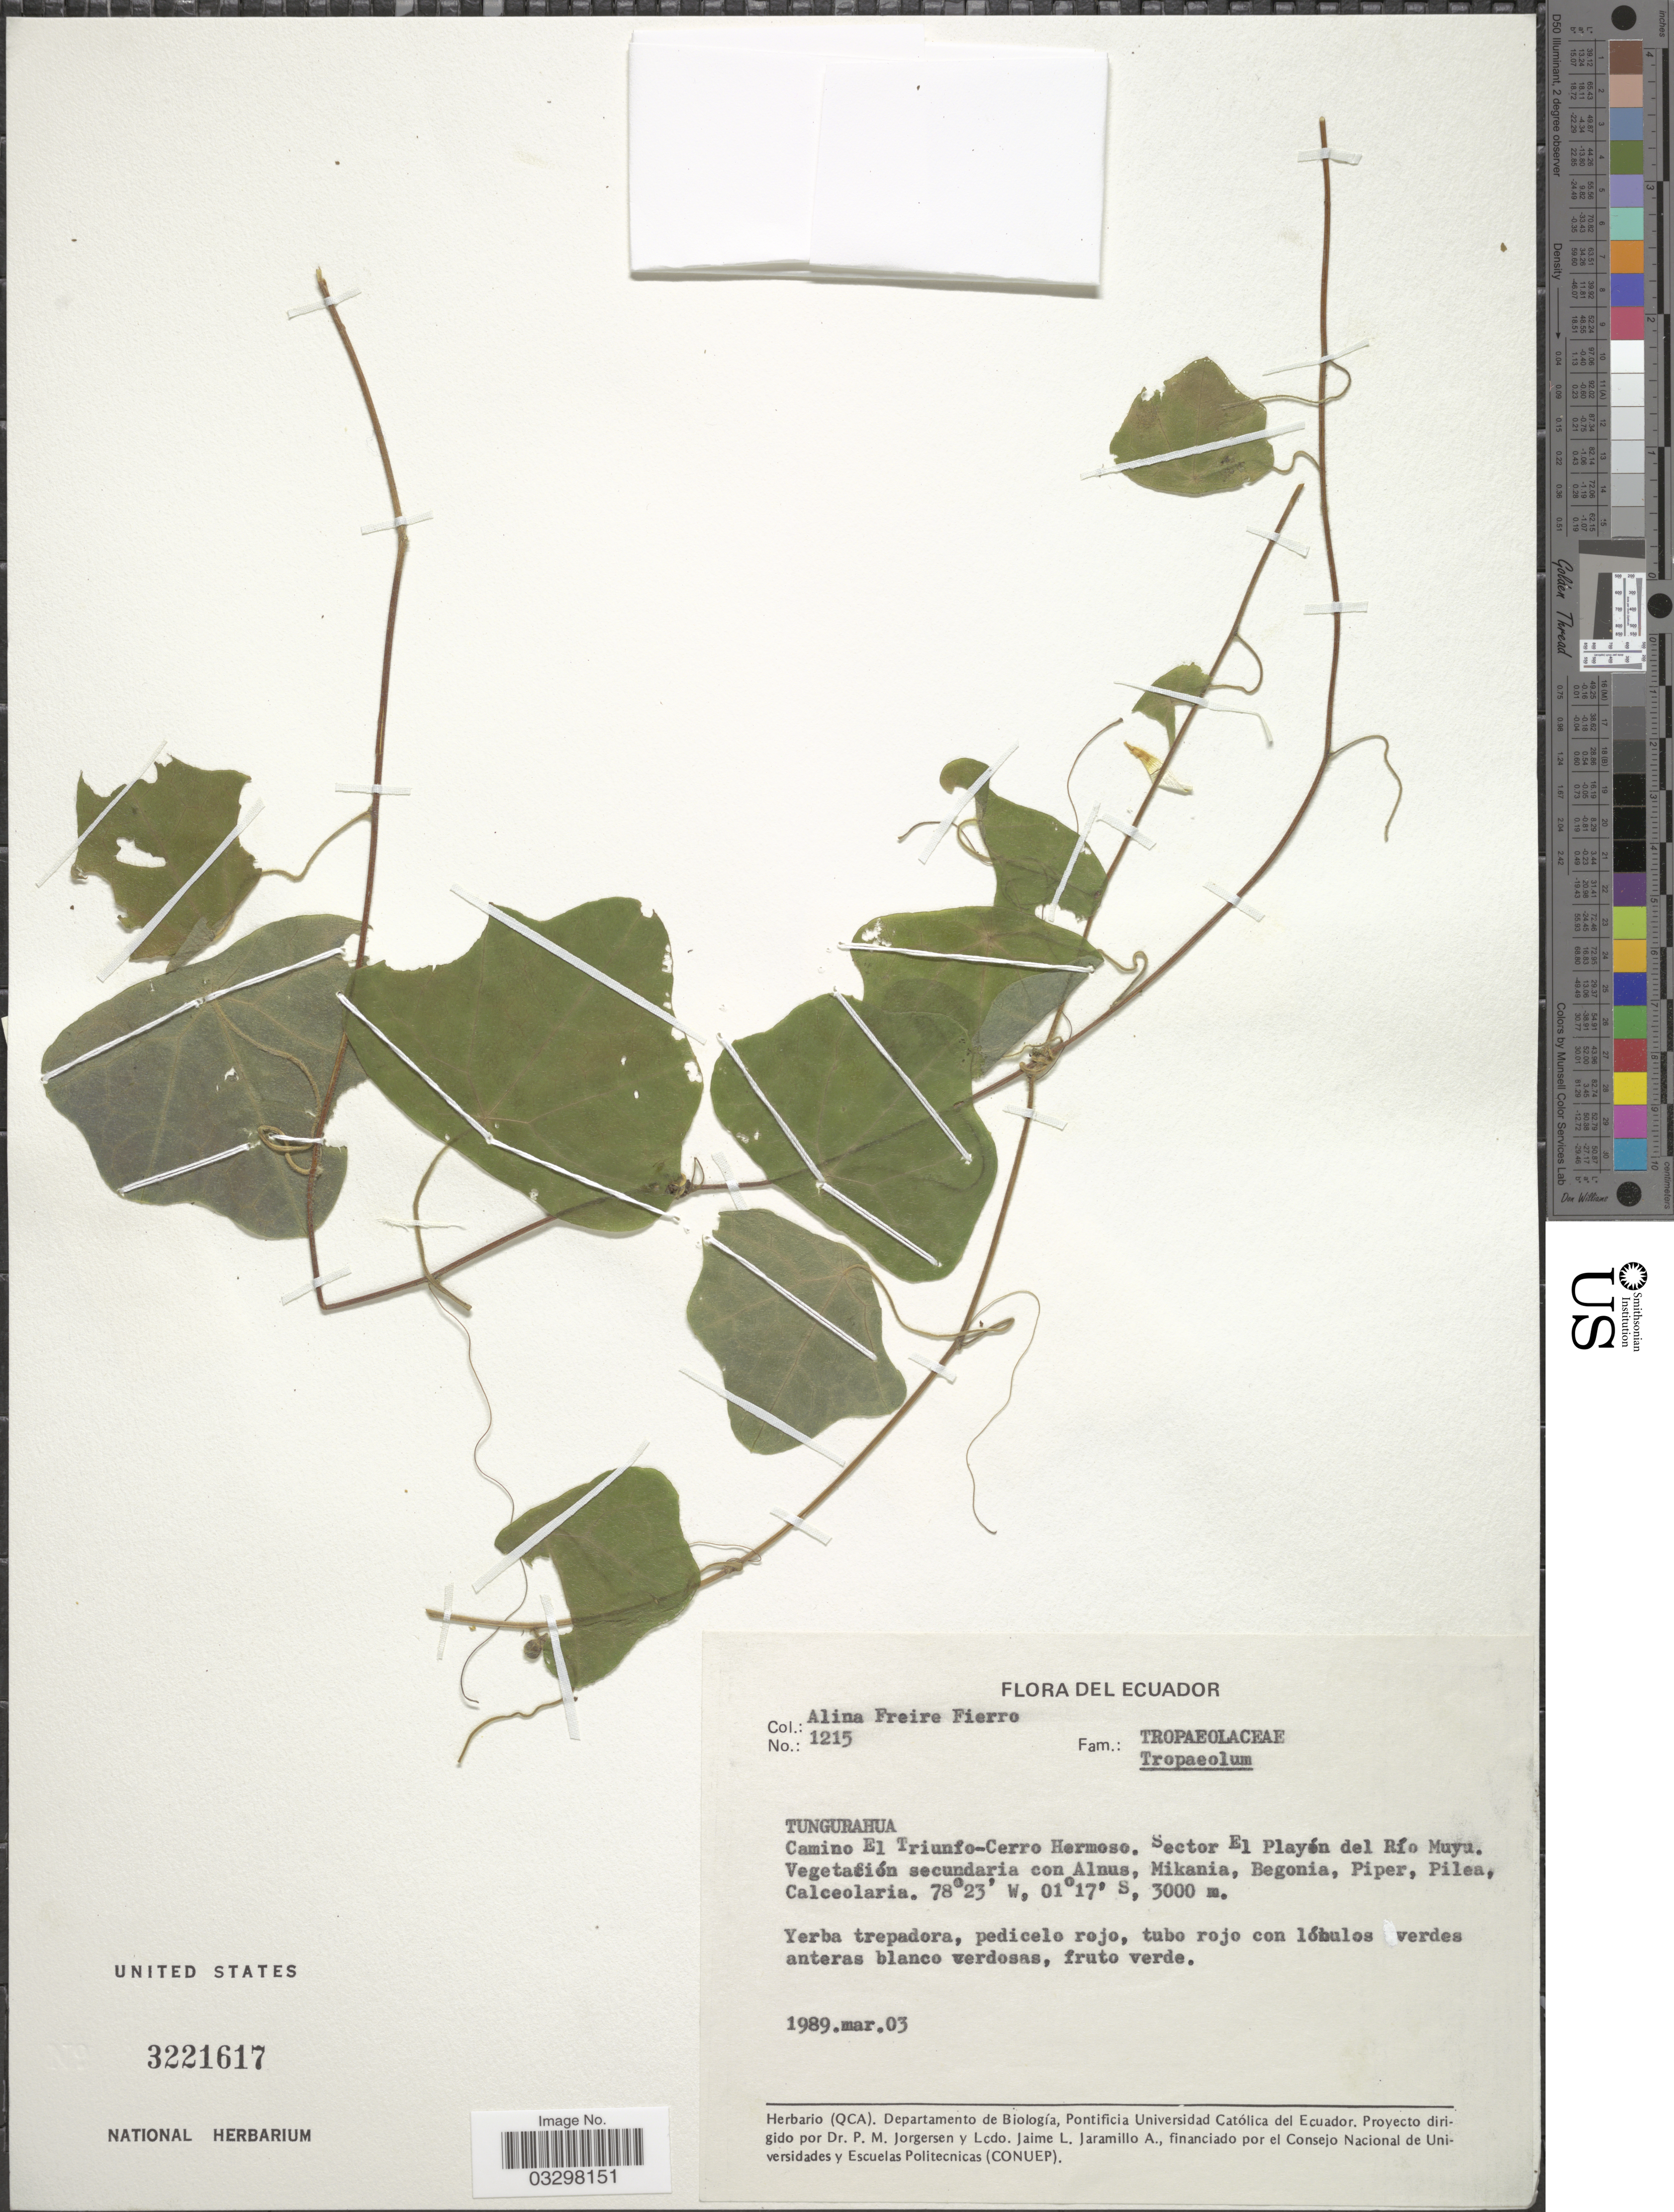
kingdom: Plantae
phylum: Tracheophyta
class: Magnoliopsida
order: Brassicales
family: Tropaeolaceae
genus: Tropaeolum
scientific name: Tropaeolum sp.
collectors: A. Freire-Fierro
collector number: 1215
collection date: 1989-03-03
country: Ecuador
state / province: Tungurahua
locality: Camino El Triunfo-Cerro Hermoso. Sector El Playén del Río Muyu.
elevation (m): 3000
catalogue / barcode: US 3221617